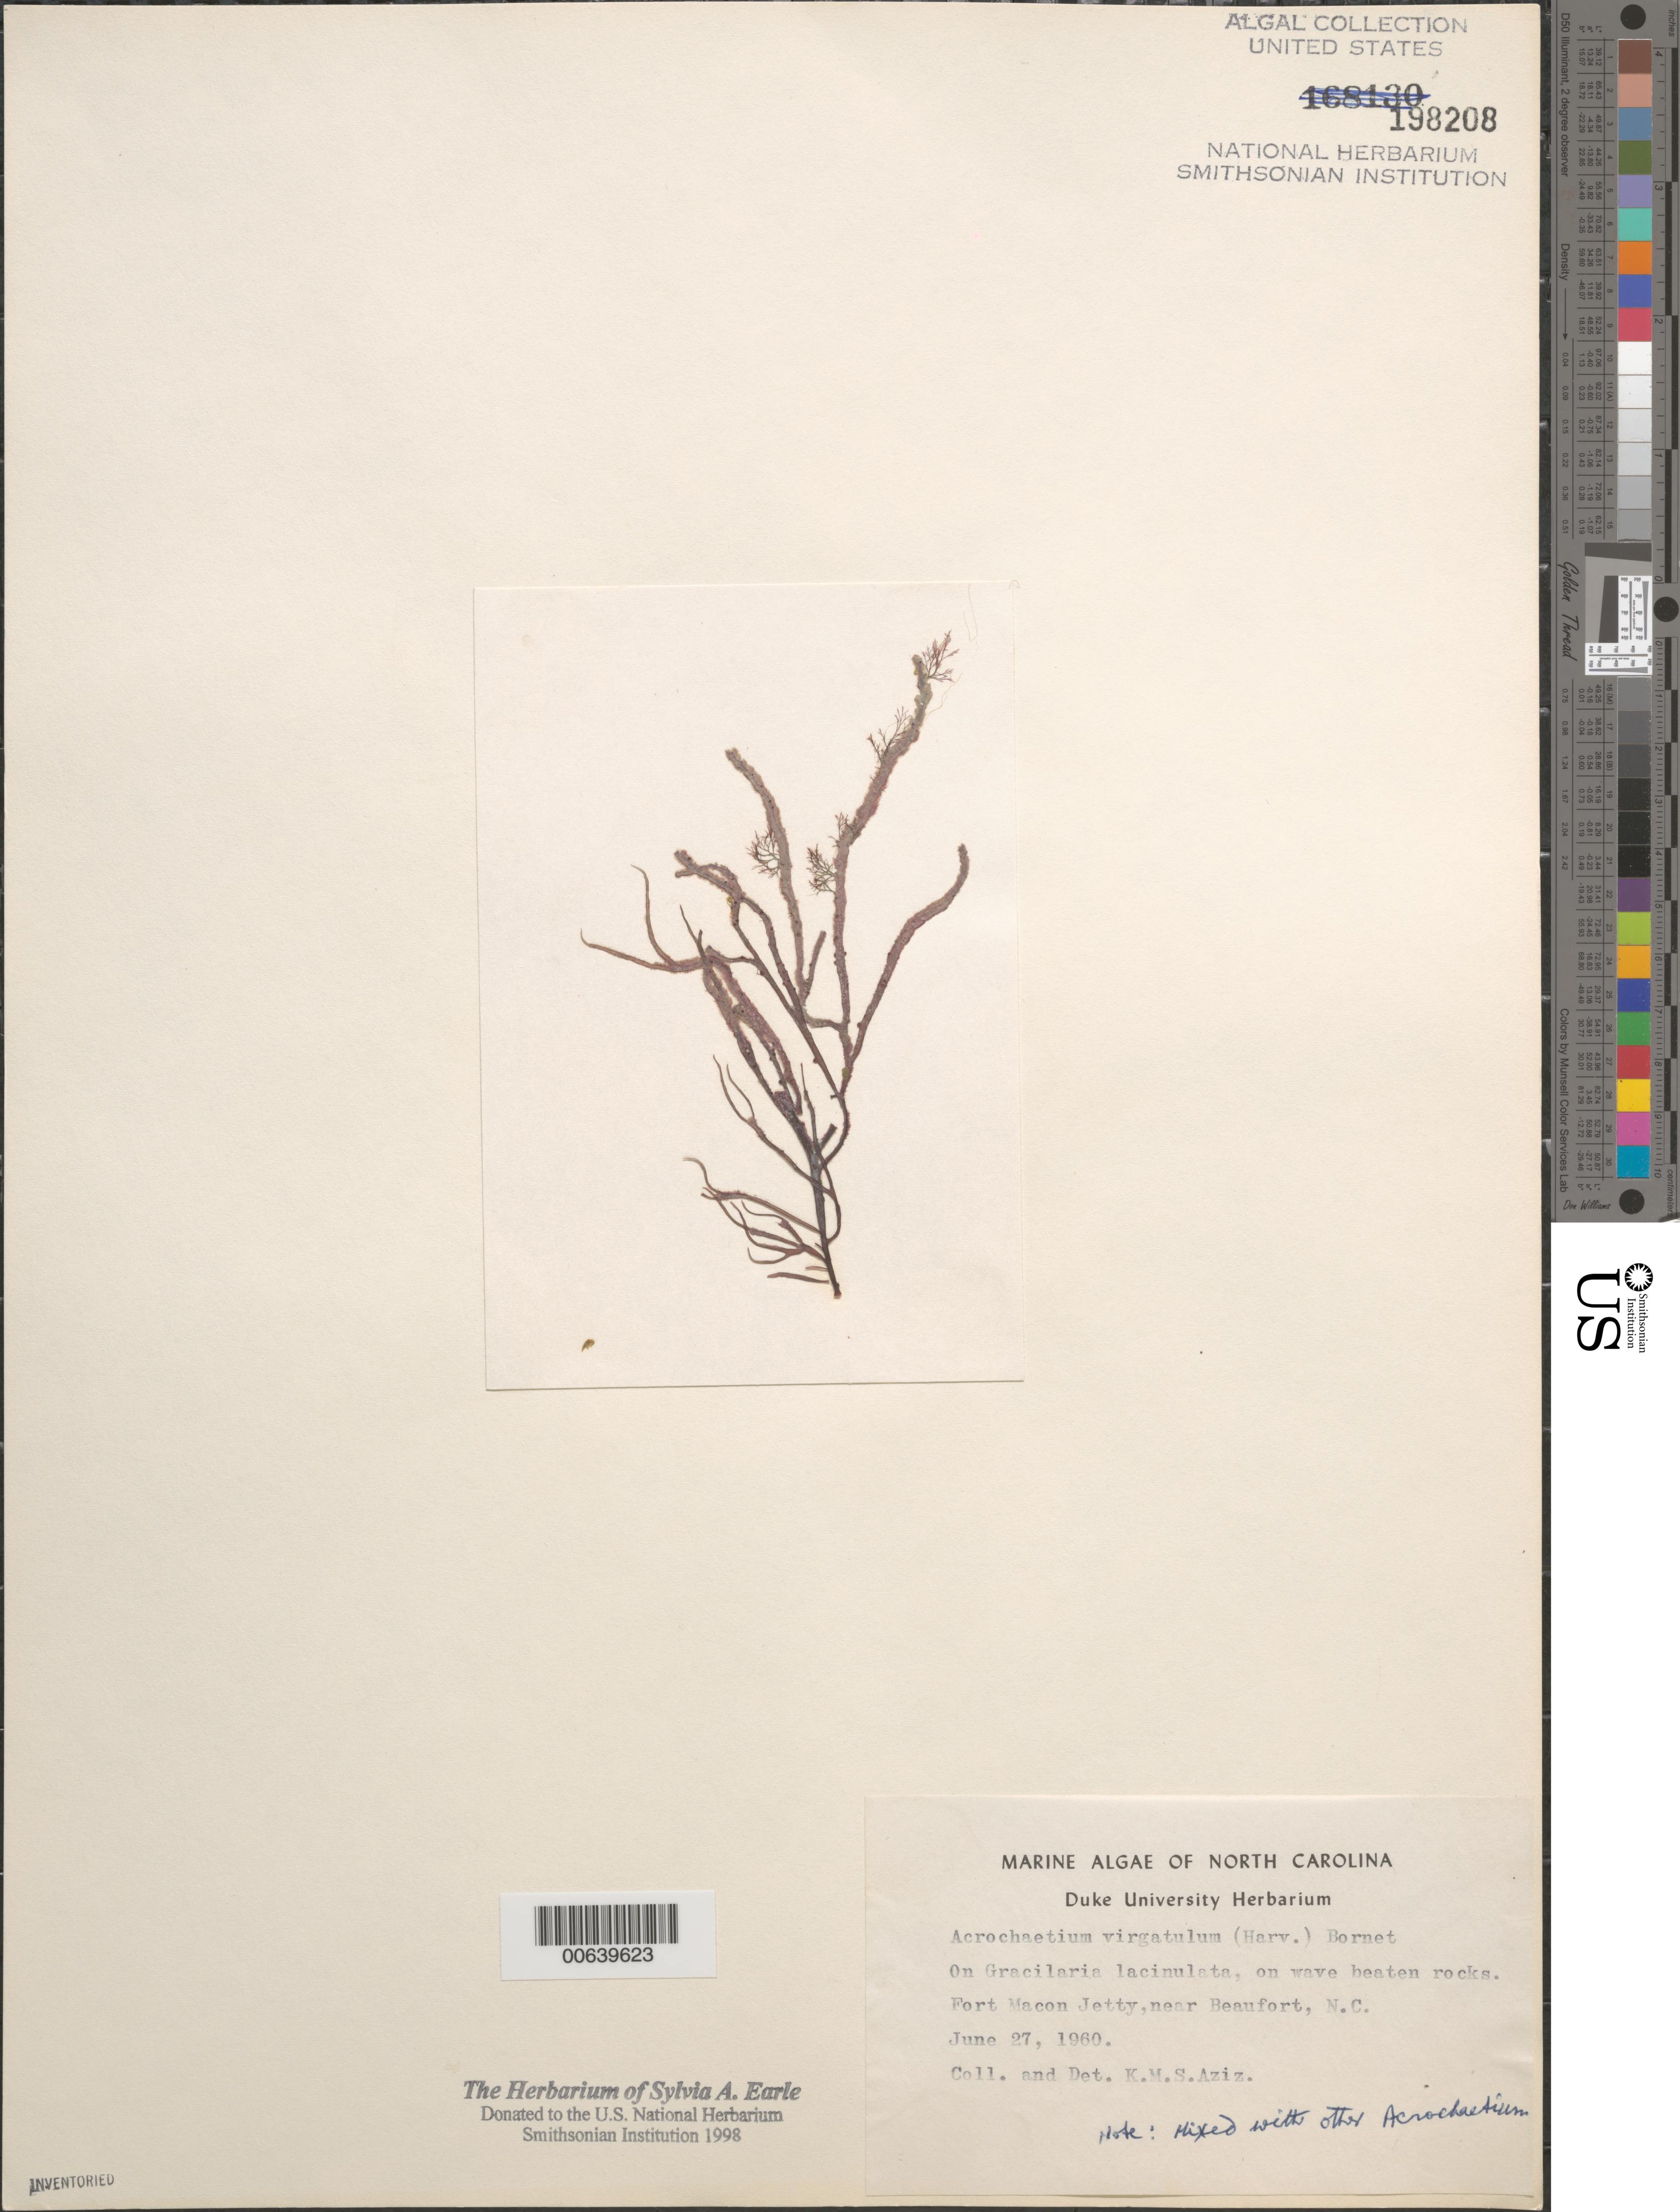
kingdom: Plantae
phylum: Rhodophyta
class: Florideophyceae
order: Acrochaetiales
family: Acrochaetiaceae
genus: Acrochaetium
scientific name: Acrochaetium secundatum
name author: (Lyngb.) Näg. in Näg. & C. Cramer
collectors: K. M. Aziz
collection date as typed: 27 Jun 1960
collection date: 1960-06-27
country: United States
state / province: North Carolina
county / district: Carteret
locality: Fort Macon jetty, near Beaufort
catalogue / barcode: US 198208